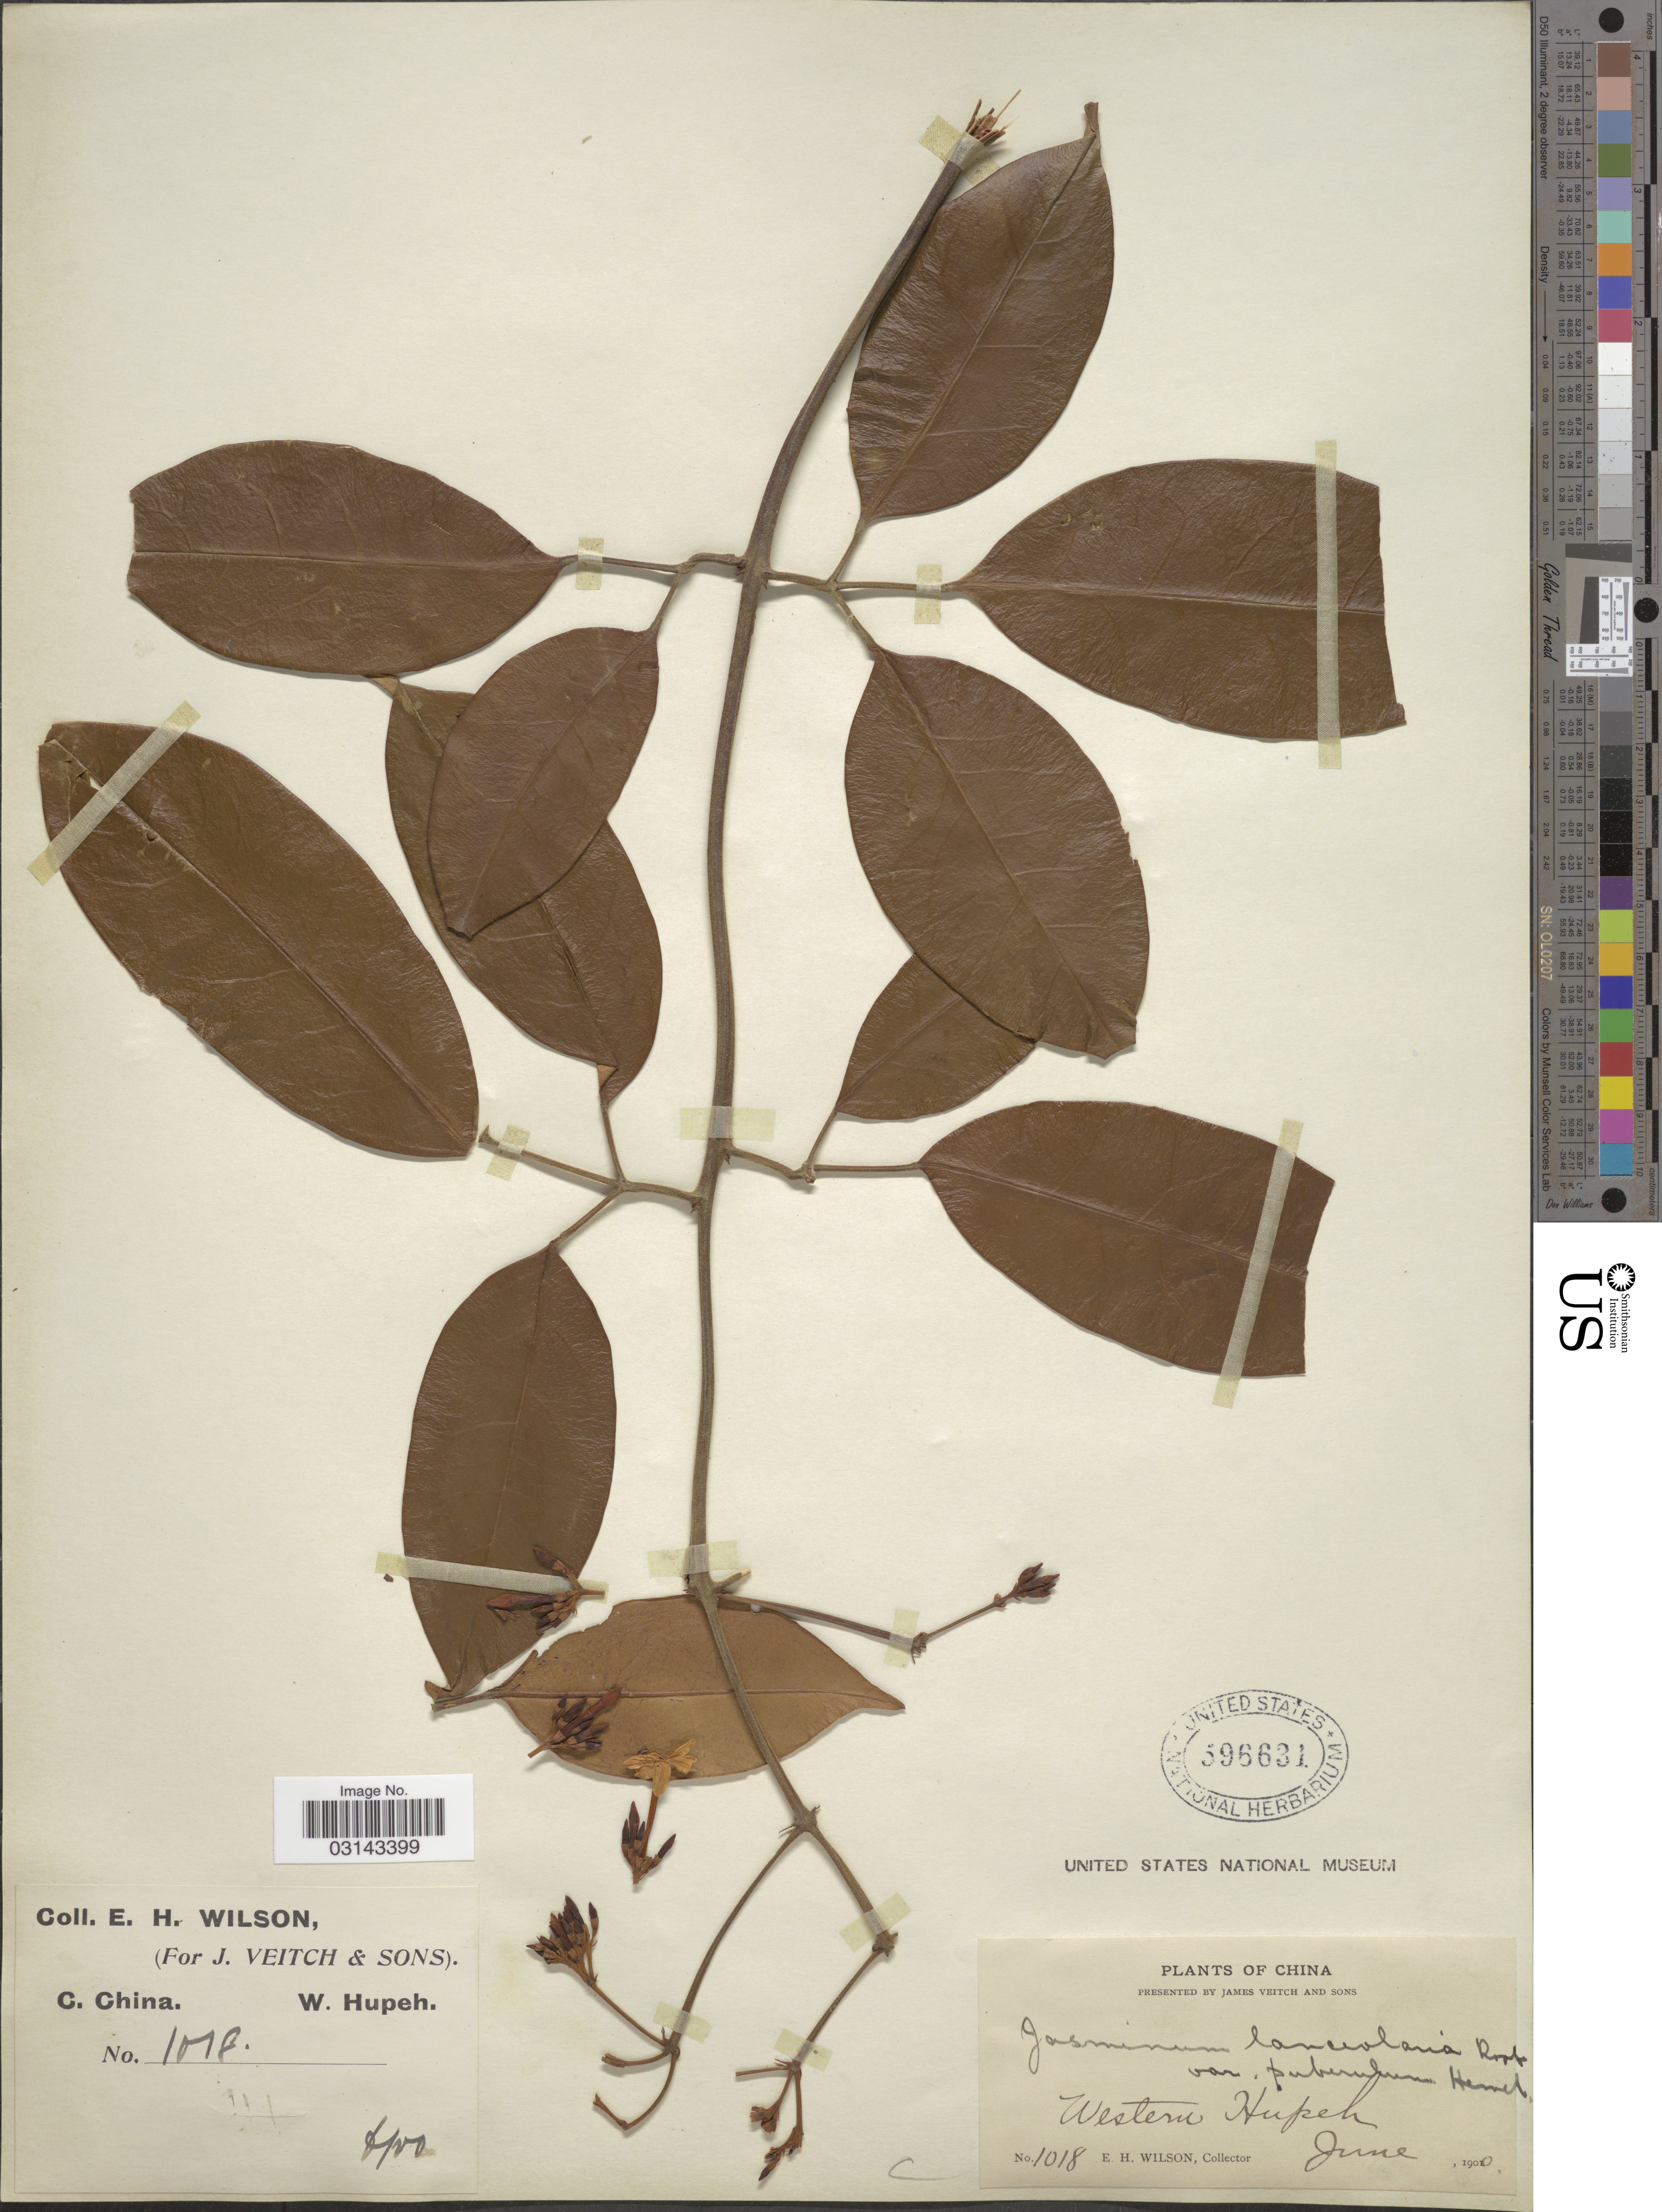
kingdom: Plantae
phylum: Tracheophyta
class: Magnoliopsida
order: Lamiales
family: Oleaceae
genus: Jasminum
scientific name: Jasminum lanceolarium var. puberulum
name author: Hemsl.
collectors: E. Wilson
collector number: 1018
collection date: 1900-06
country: China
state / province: Hubei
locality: C. China. Western Hupeh.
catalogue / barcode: US 596631